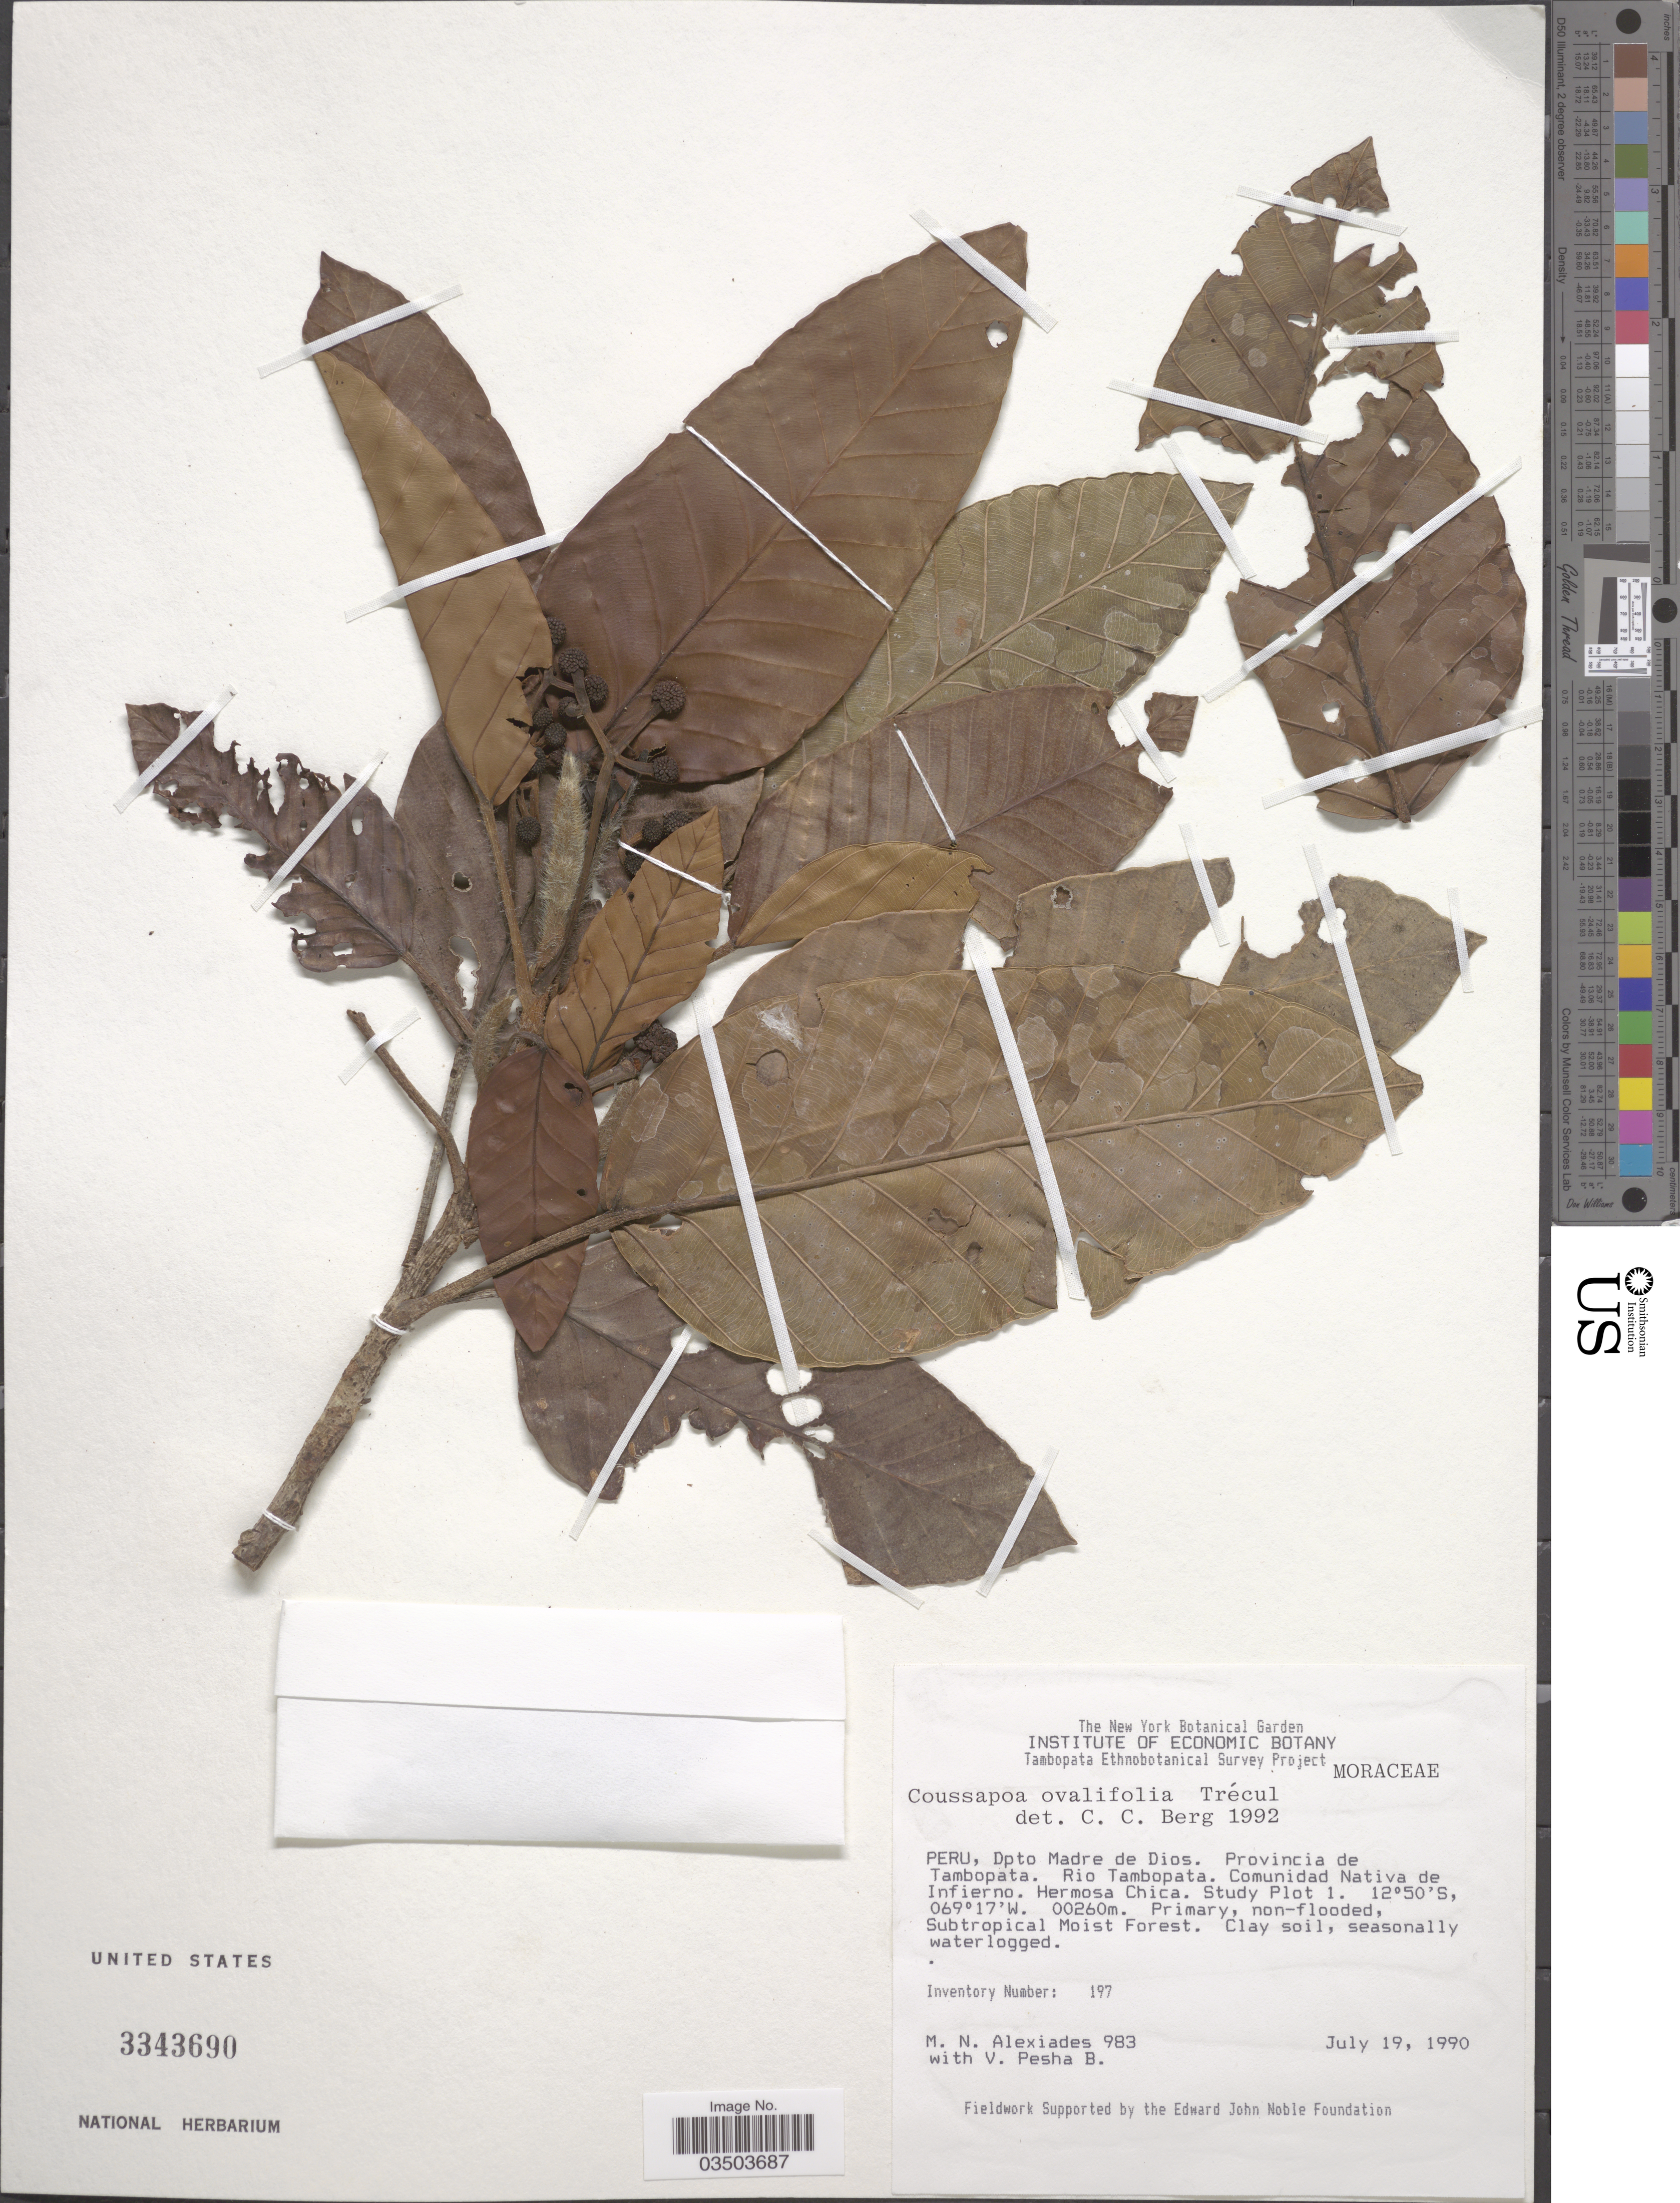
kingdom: Plantae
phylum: Tracheophyta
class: Magnoliopsida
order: Rosales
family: Urticaceae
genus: Coussapoa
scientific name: Coussapoa ovalifolia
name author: Trécul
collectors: M. Alexiades & V. Pesha B.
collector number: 983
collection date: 1990-09-19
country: Peru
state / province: Madre de Dios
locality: Dpto Madre de Dios. Provincia de Tambopata. Rio Tambopata. Comunidad Nativa de Infierno. Hermosa Chica. Study Plot 1.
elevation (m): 260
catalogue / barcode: US 3343690